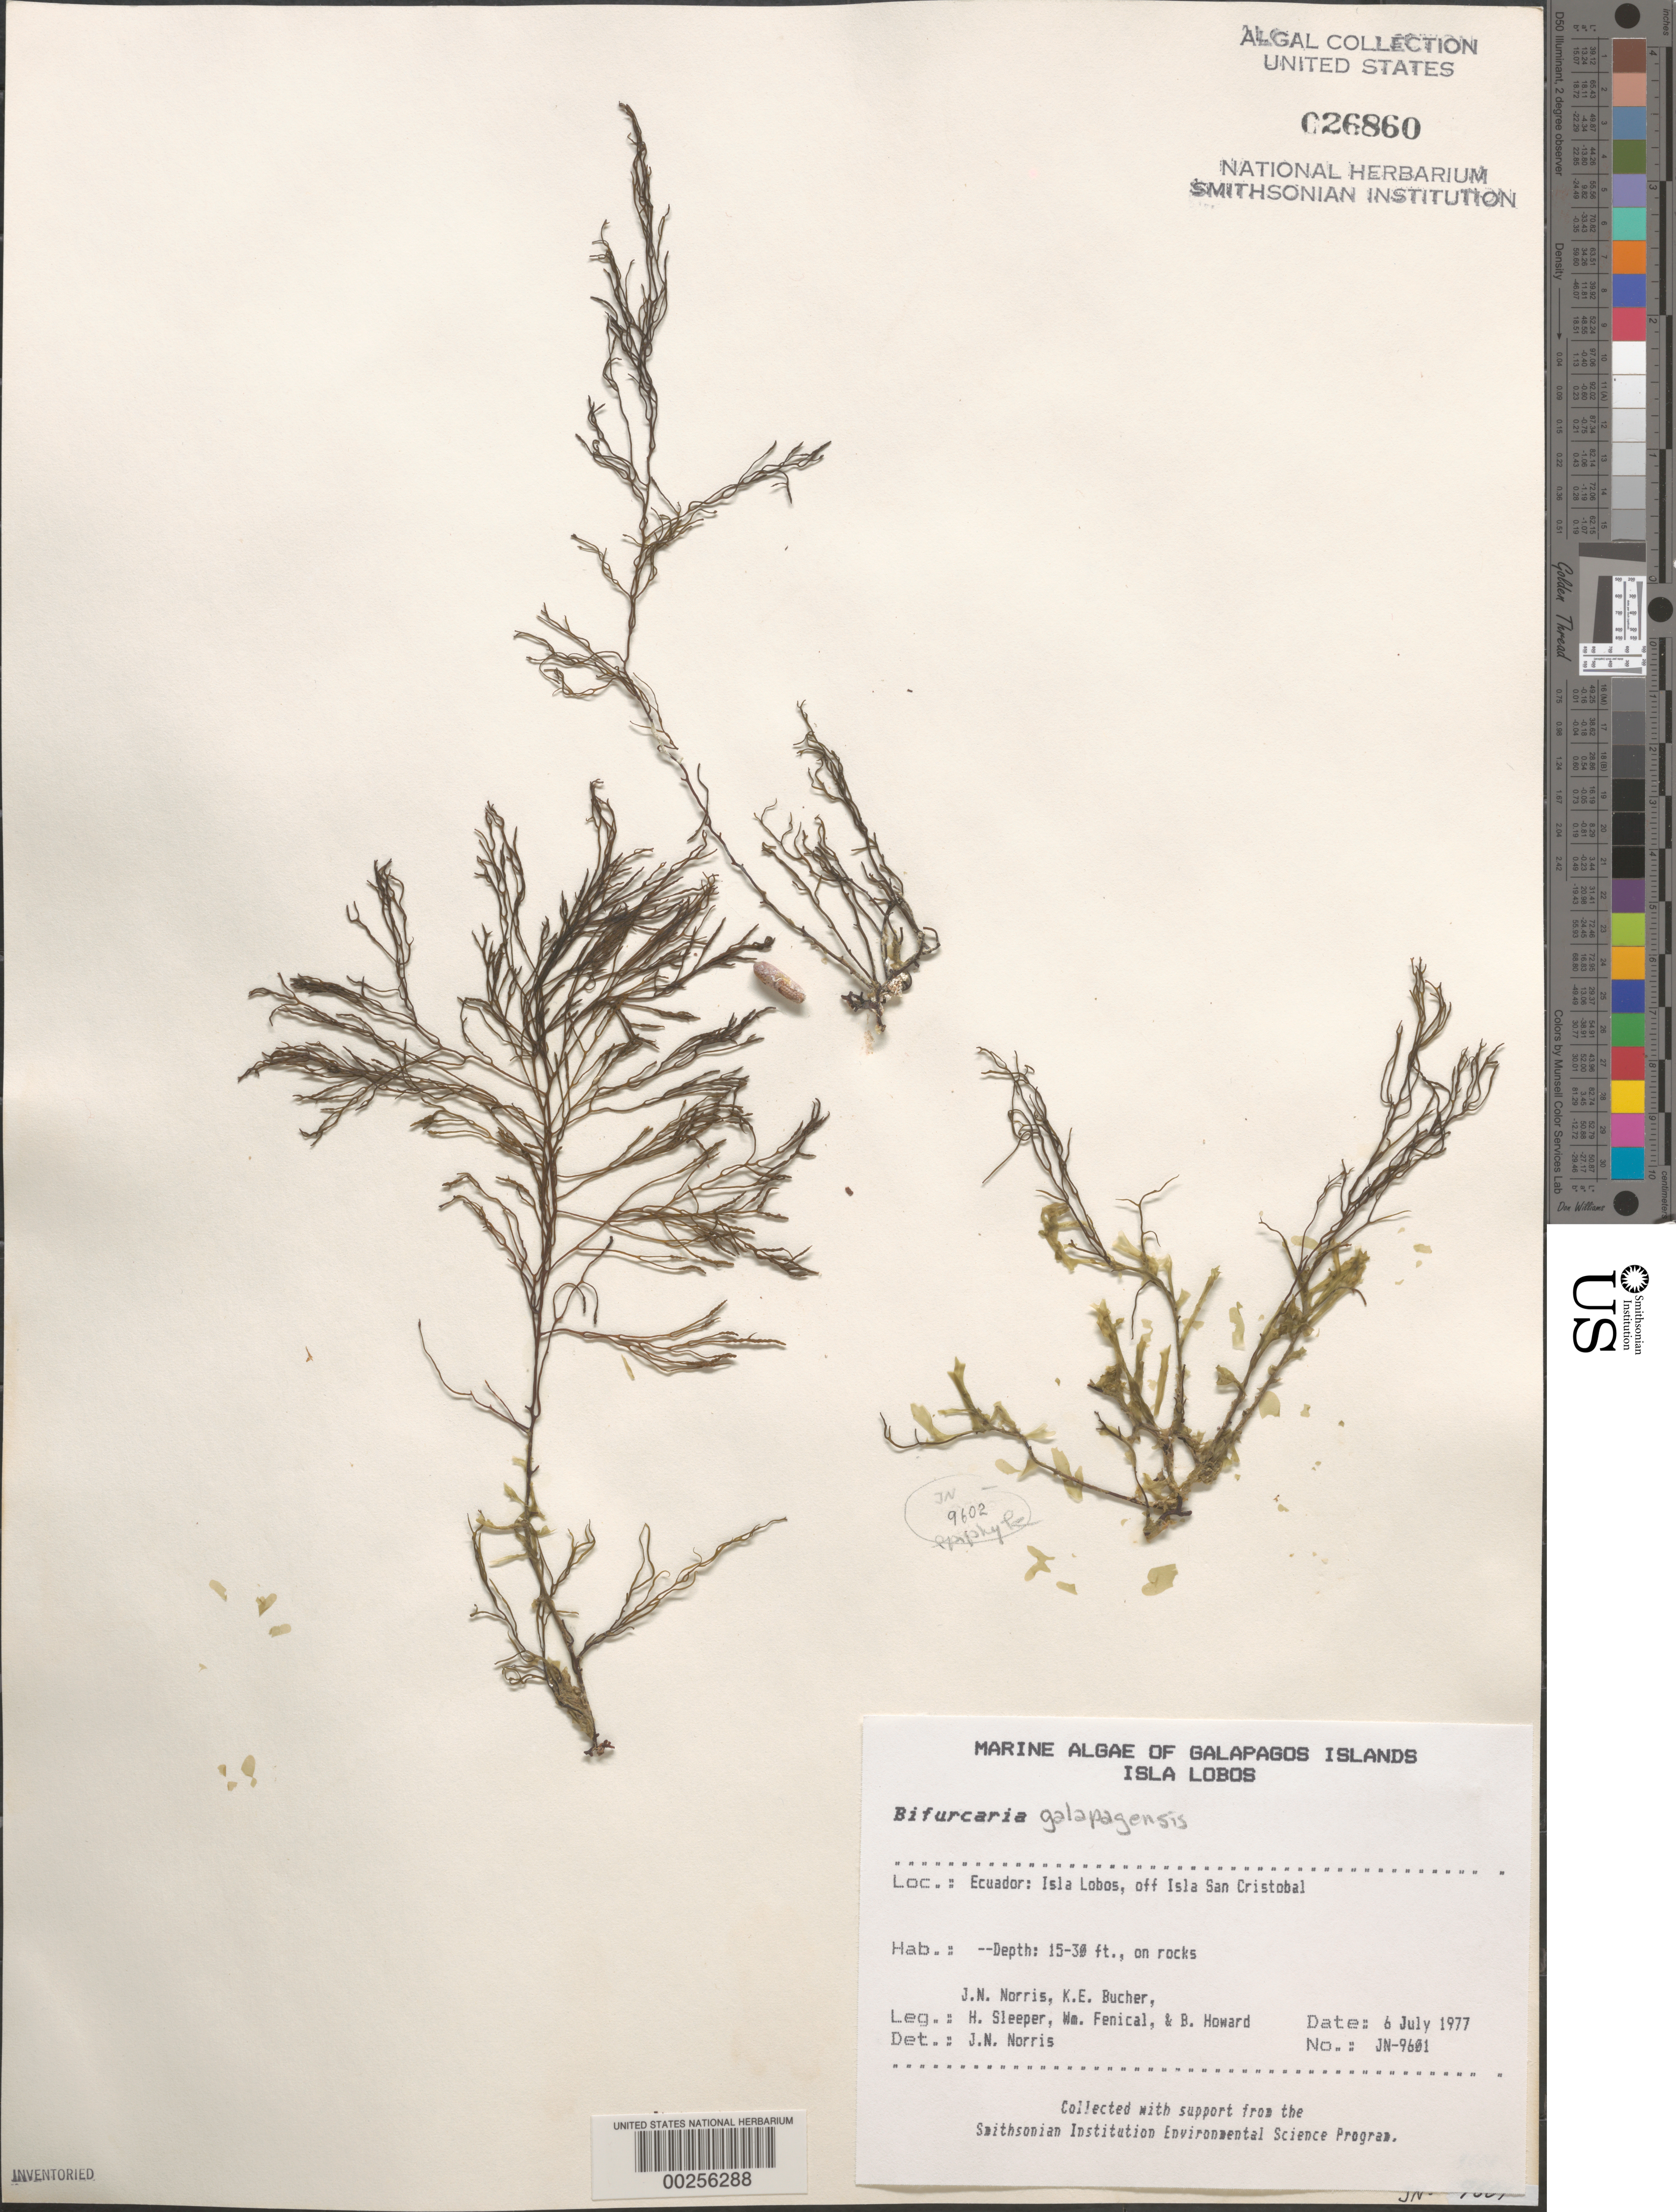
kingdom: Chromista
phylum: Ochrophyta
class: Phaeophyceae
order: Fucales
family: Sargassaceae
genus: Bifurcaria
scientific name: Bifurcaria galapagensis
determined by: Norris, James N.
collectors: J. N. Norris, K. E. Bucher, H. Sleeper, W. Fenical & B. Howard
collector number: JN-9601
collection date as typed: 06 Jul 1977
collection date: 1977-07-06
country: Ecuador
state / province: Colón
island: Lobos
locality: Off Isla San Cristóbal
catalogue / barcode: US 26860